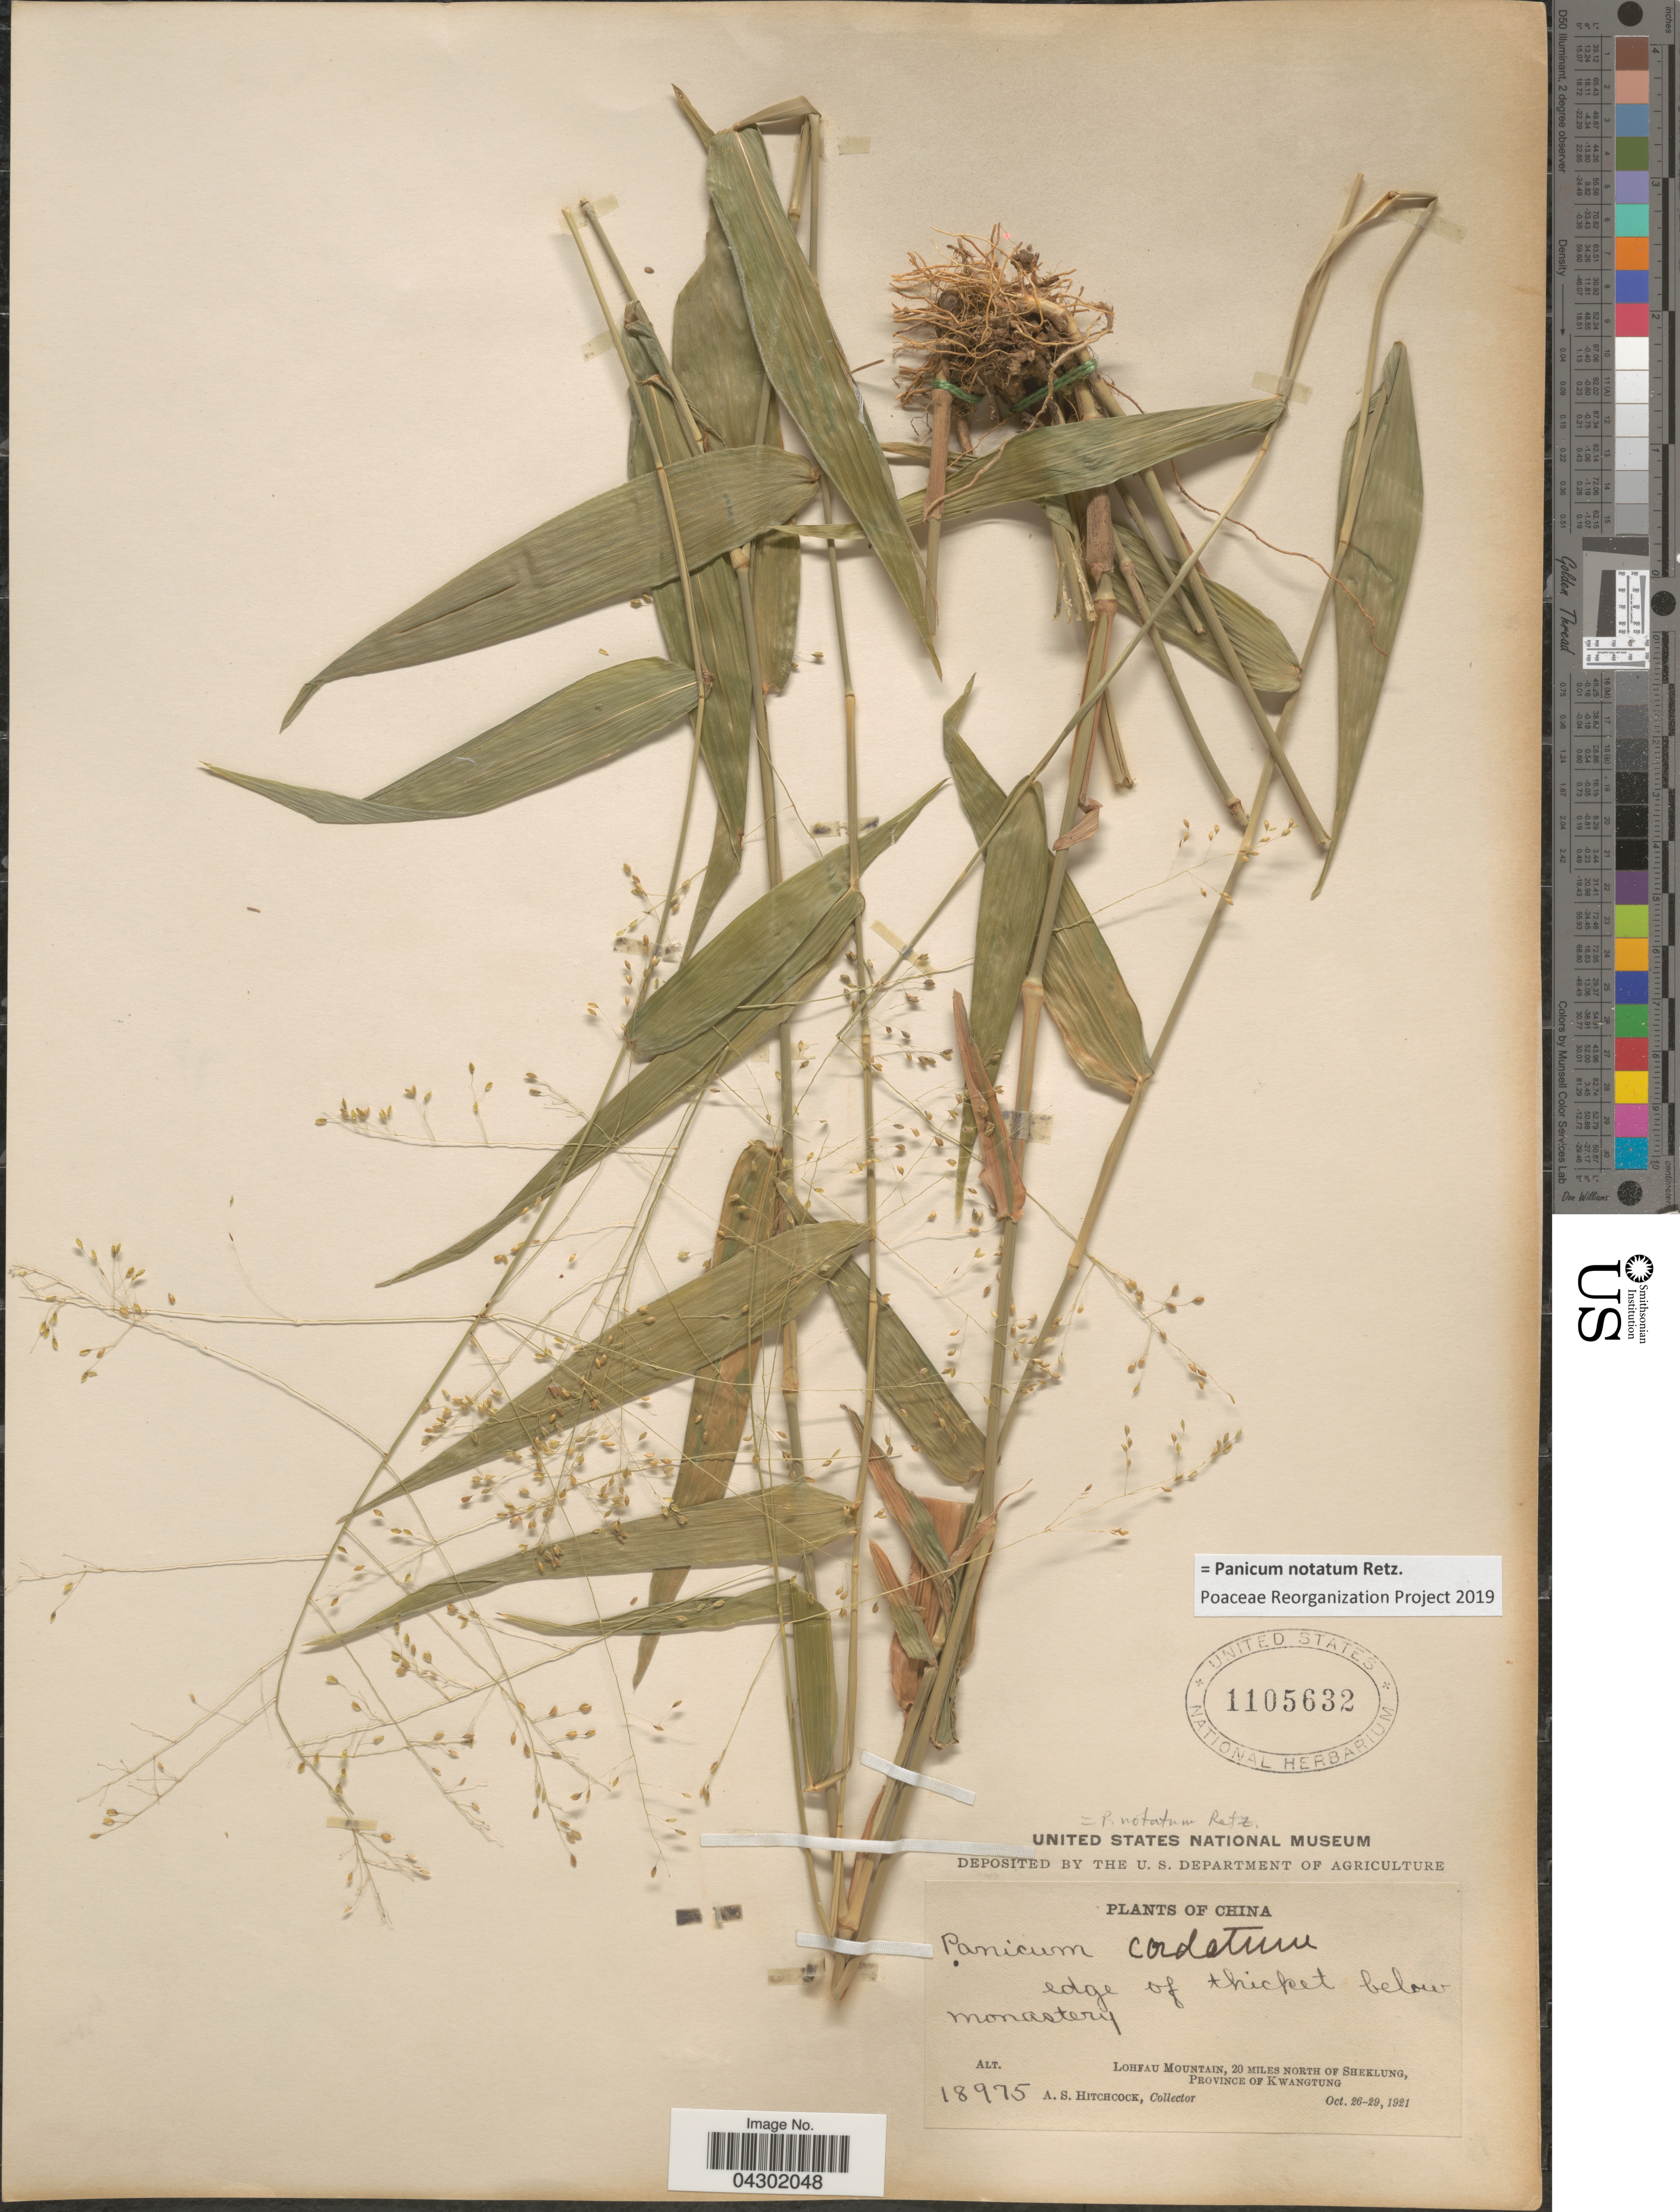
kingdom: Plantae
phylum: Tracheophyta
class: Liliopsida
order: Poales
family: Poaceae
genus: Panicum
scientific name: Panicum notatum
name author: Retz.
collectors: A. S. Hitchcock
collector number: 18975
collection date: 1921-10-26/1921-10-29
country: China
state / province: Guangdong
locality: Edge of thicket below monastery. Lohfau Mountain, 20 miles north of Sheklung, Province of Kwangtung.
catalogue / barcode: US 1105632